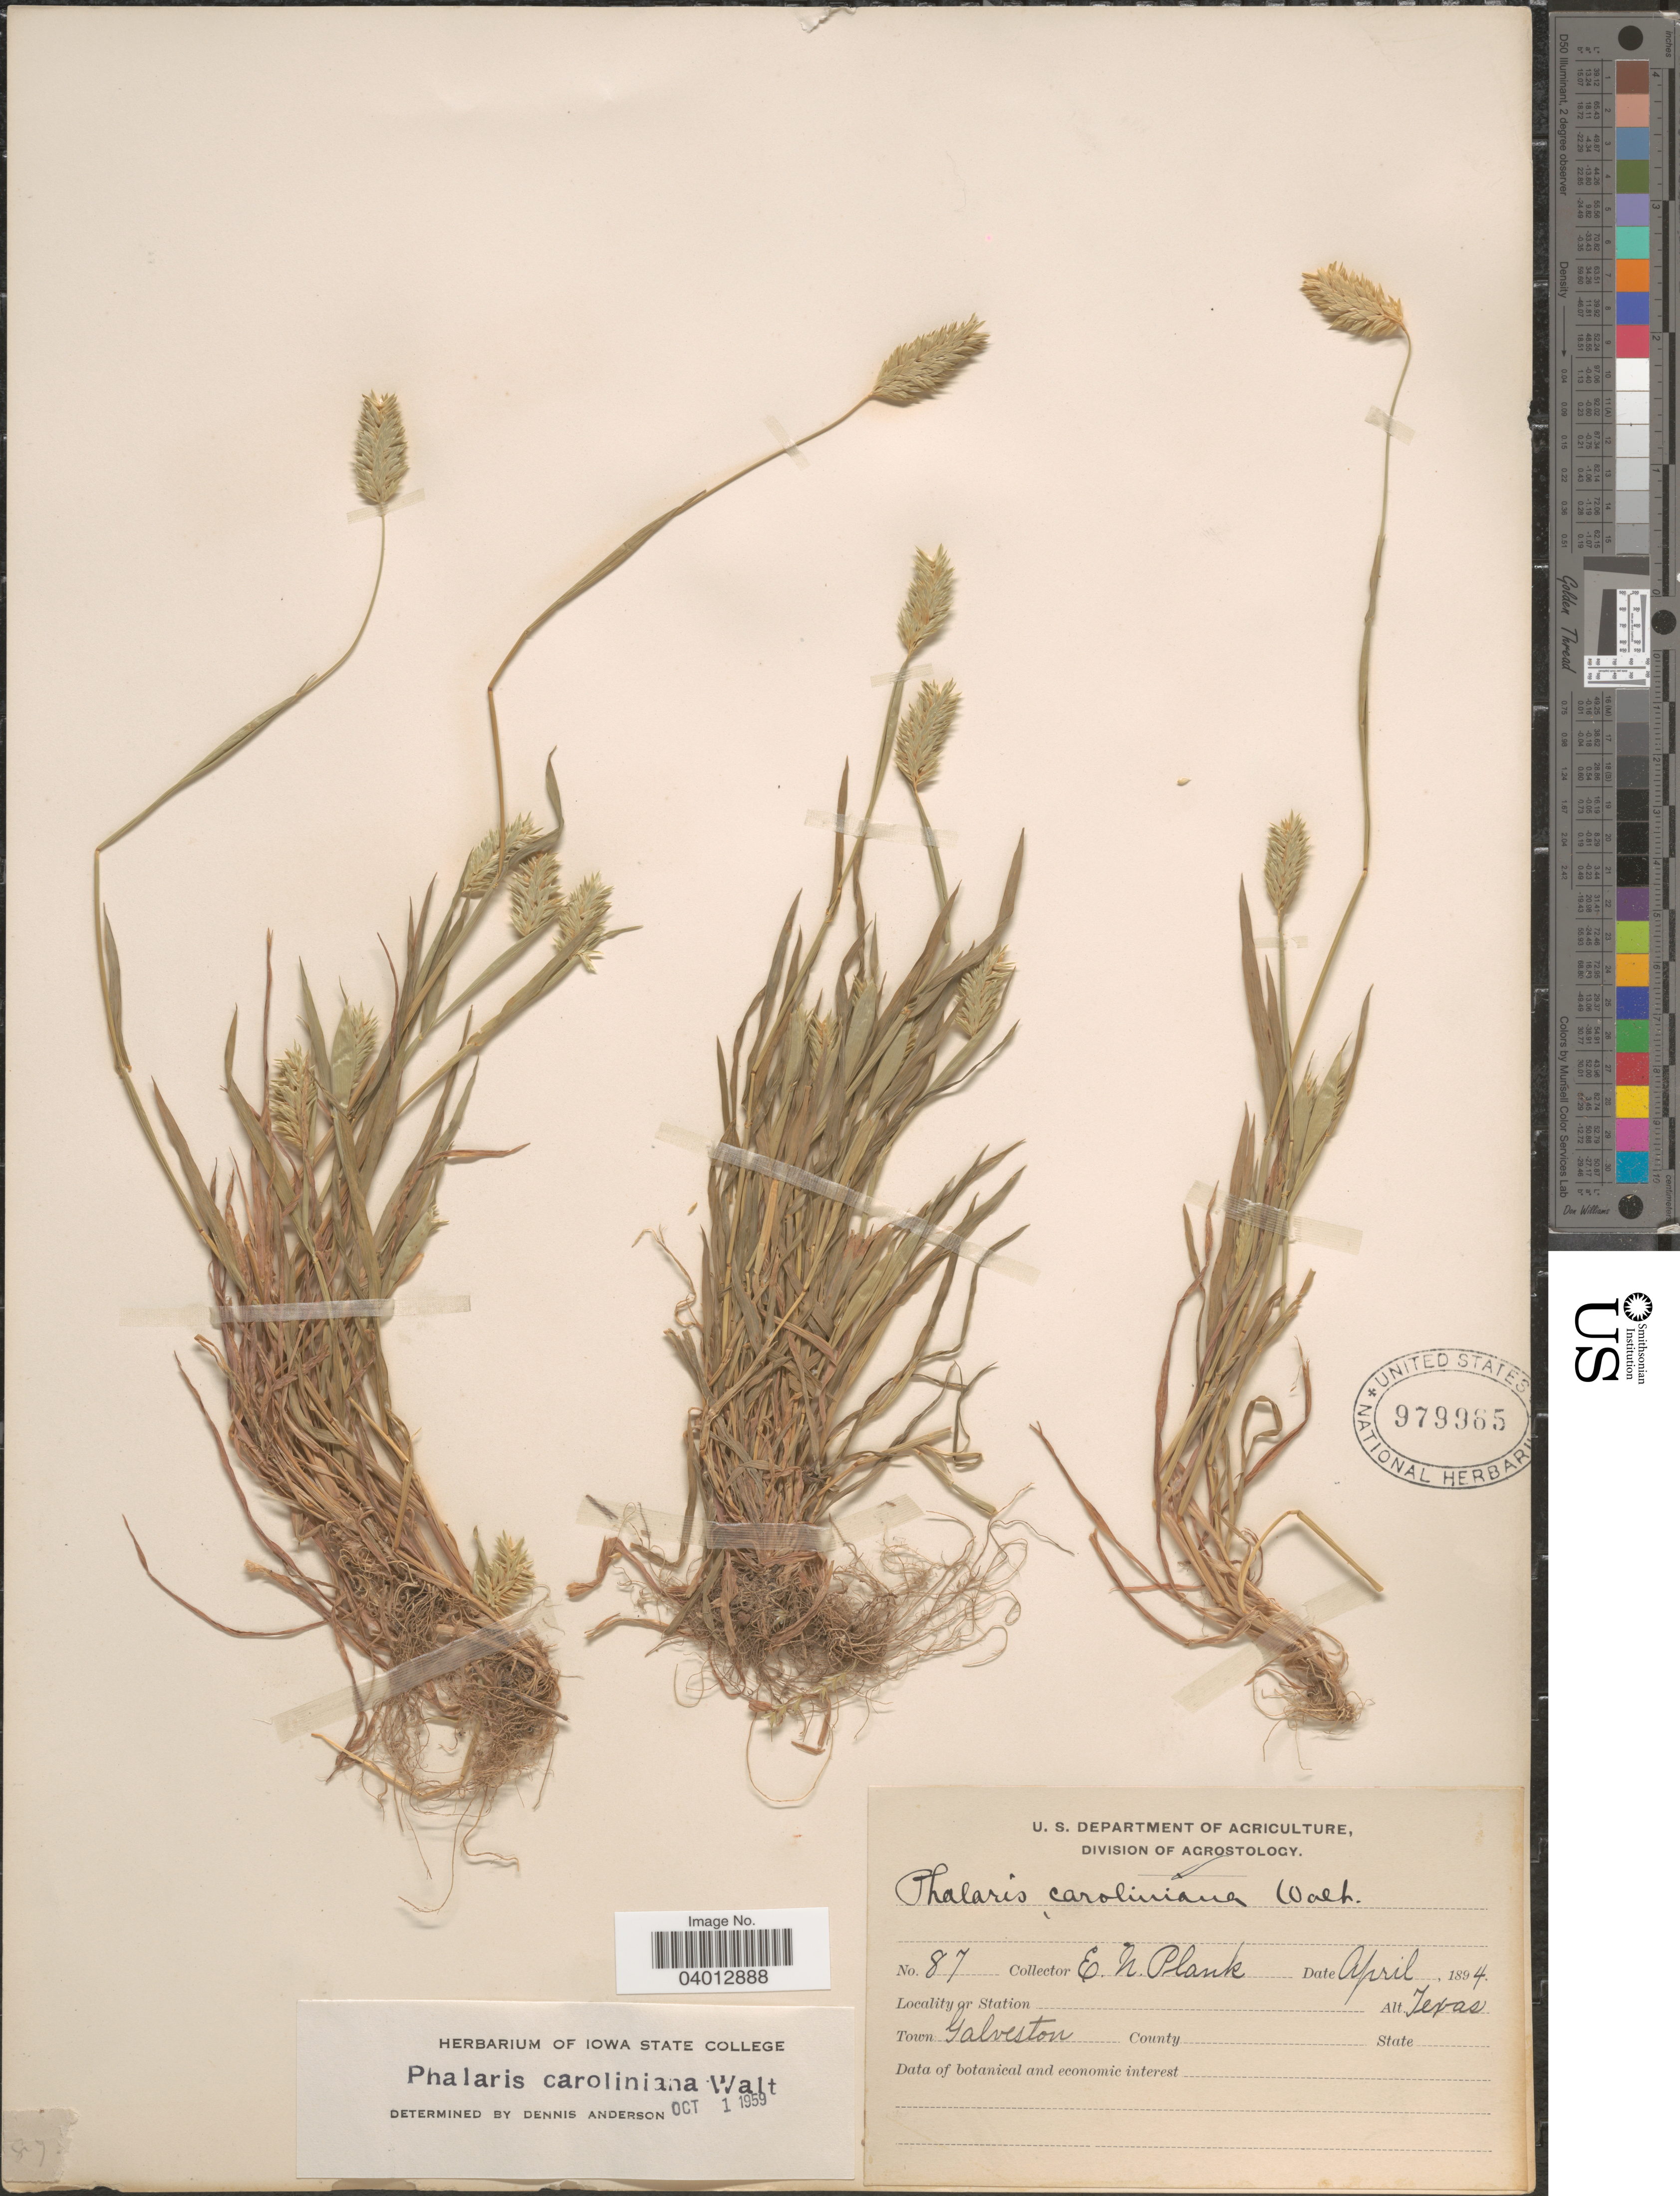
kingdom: Plantae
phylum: Tracheophyta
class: Liliopsida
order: Poales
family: Poaceae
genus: Phalaris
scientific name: Phalaris caroliniana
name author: Walter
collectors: E. Plank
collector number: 87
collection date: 1894-04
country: United States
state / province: Texas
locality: Town Galveston.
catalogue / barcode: US 979965